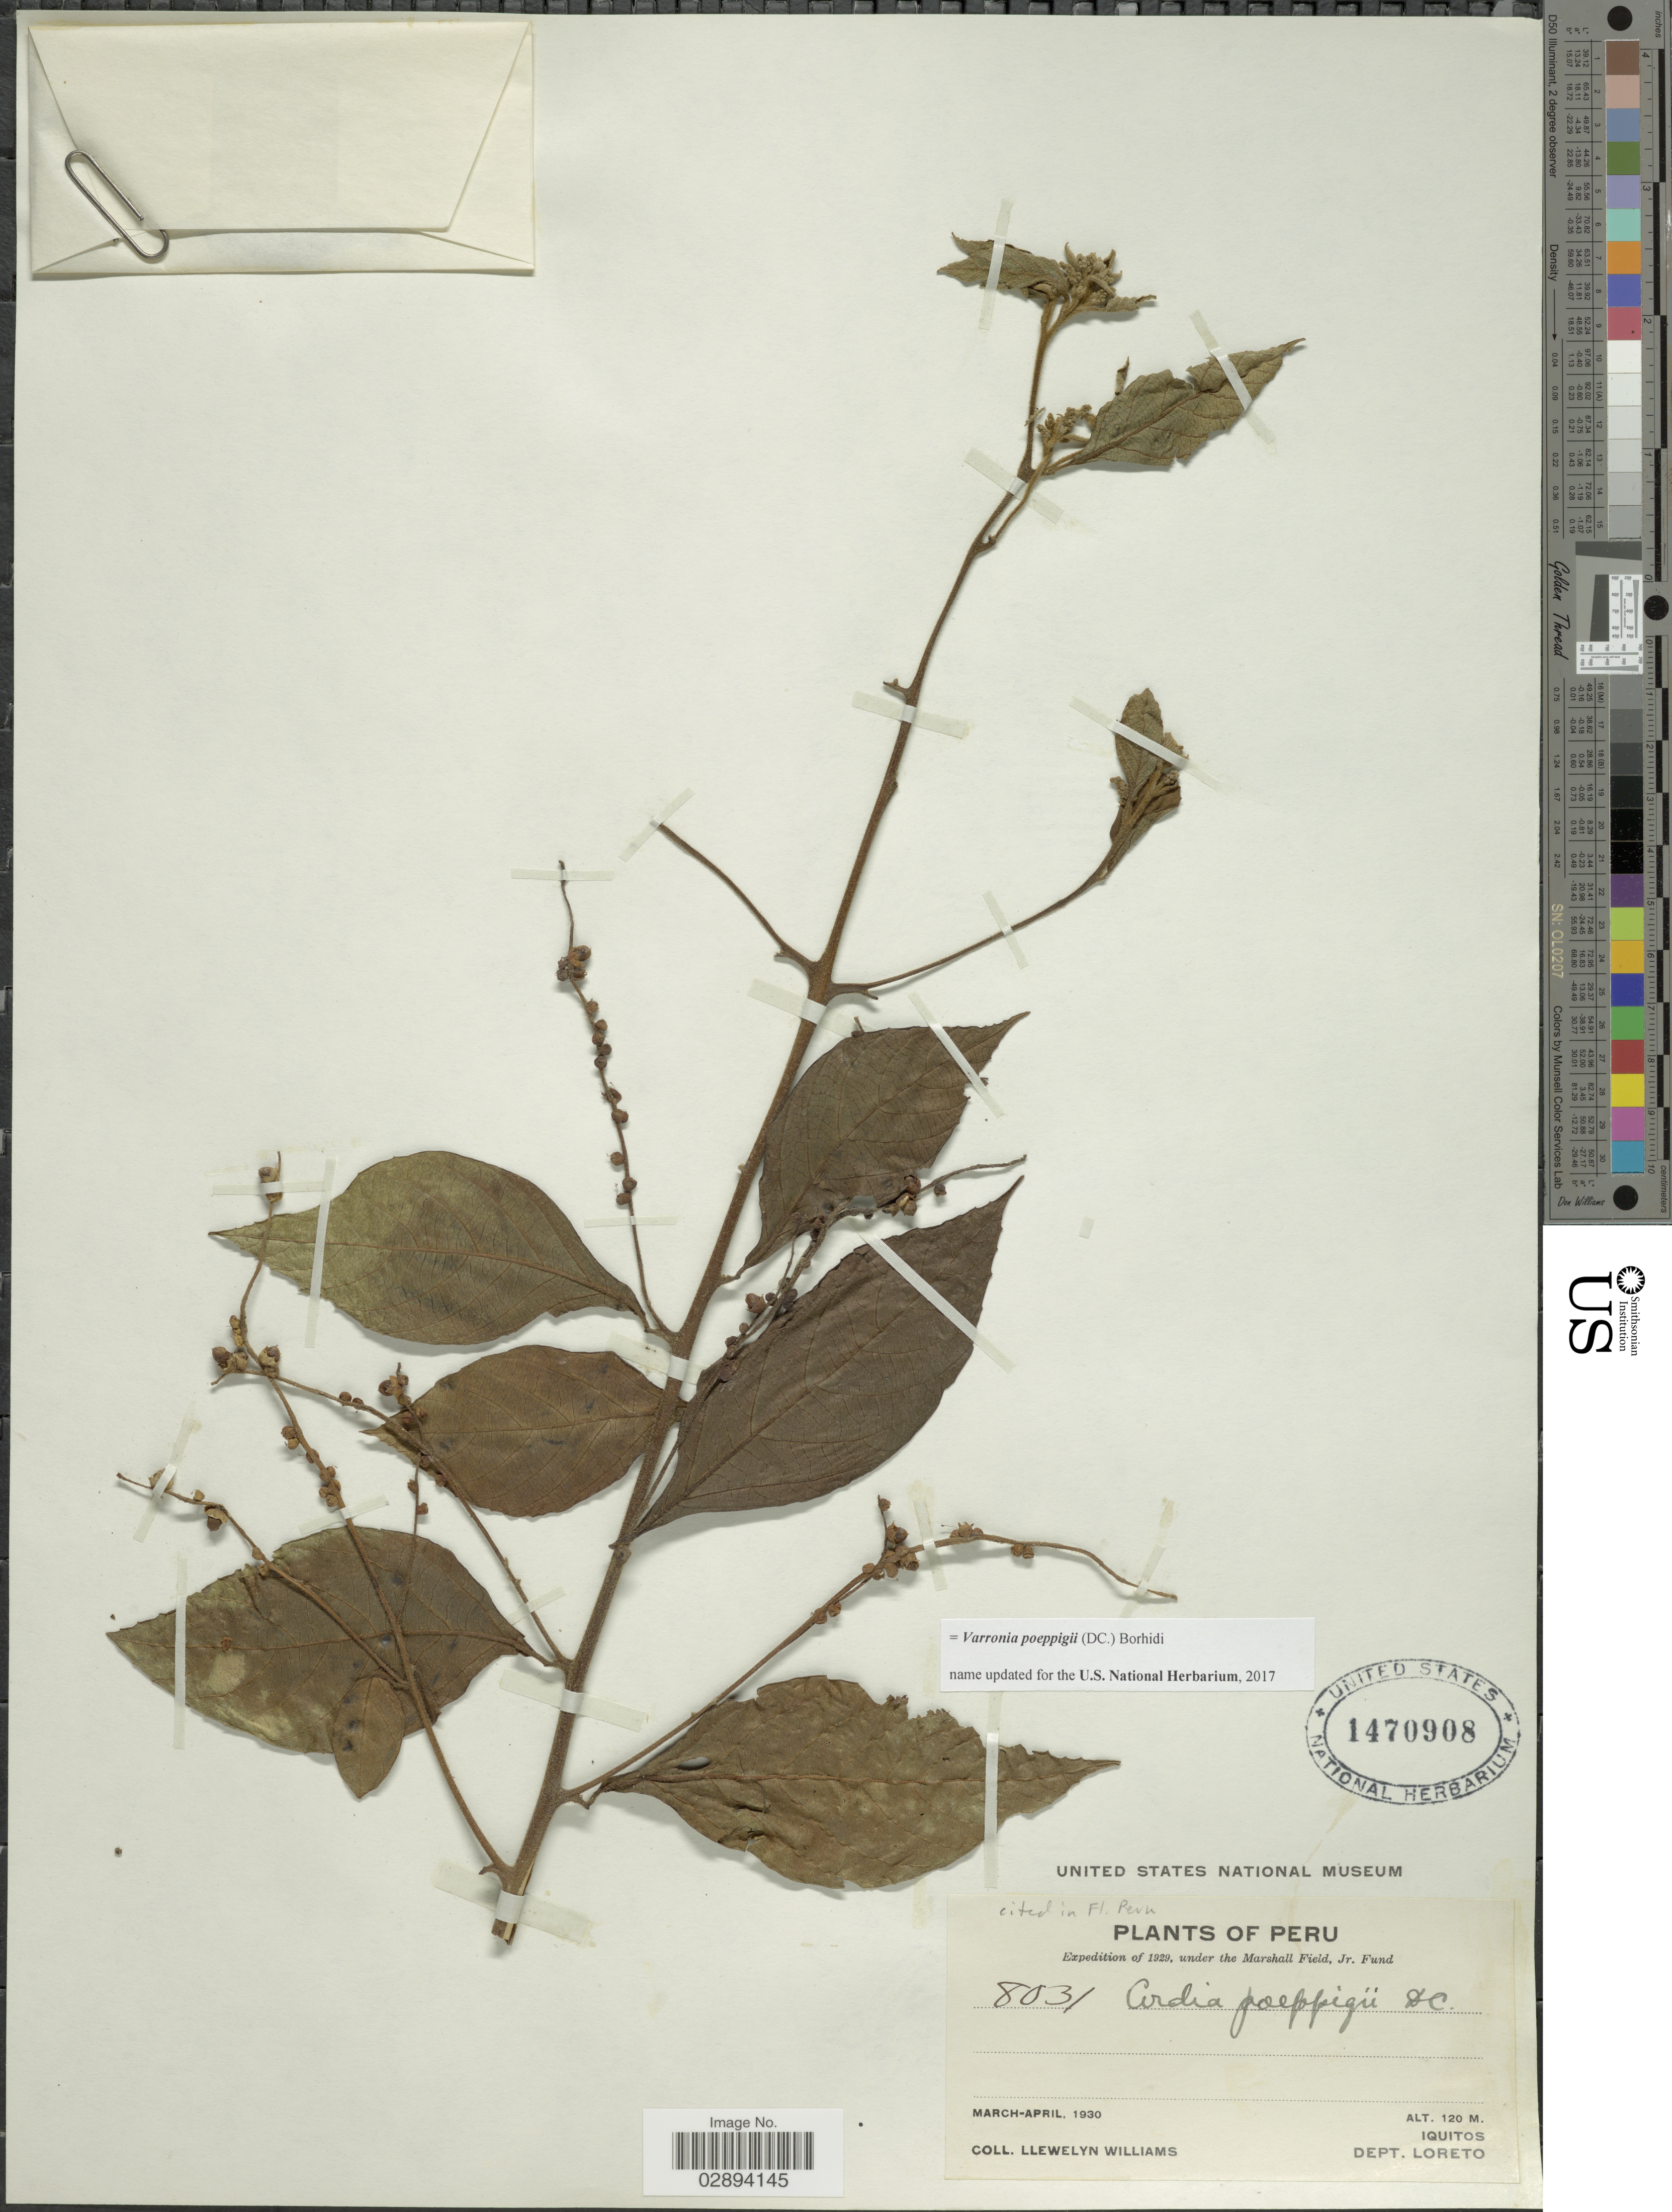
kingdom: Plantae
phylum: Tracheophyta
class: Magnoliopsida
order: Boraginales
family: Cordiaceae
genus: Varronia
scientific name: Varronia poeppigii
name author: (DC.) Borhidi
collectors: Ll. Williams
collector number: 8031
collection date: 1930-03/1930-04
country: Peru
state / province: Loreto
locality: Iquitos, Dept. Loreto.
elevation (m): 120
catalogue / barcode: US 1470908